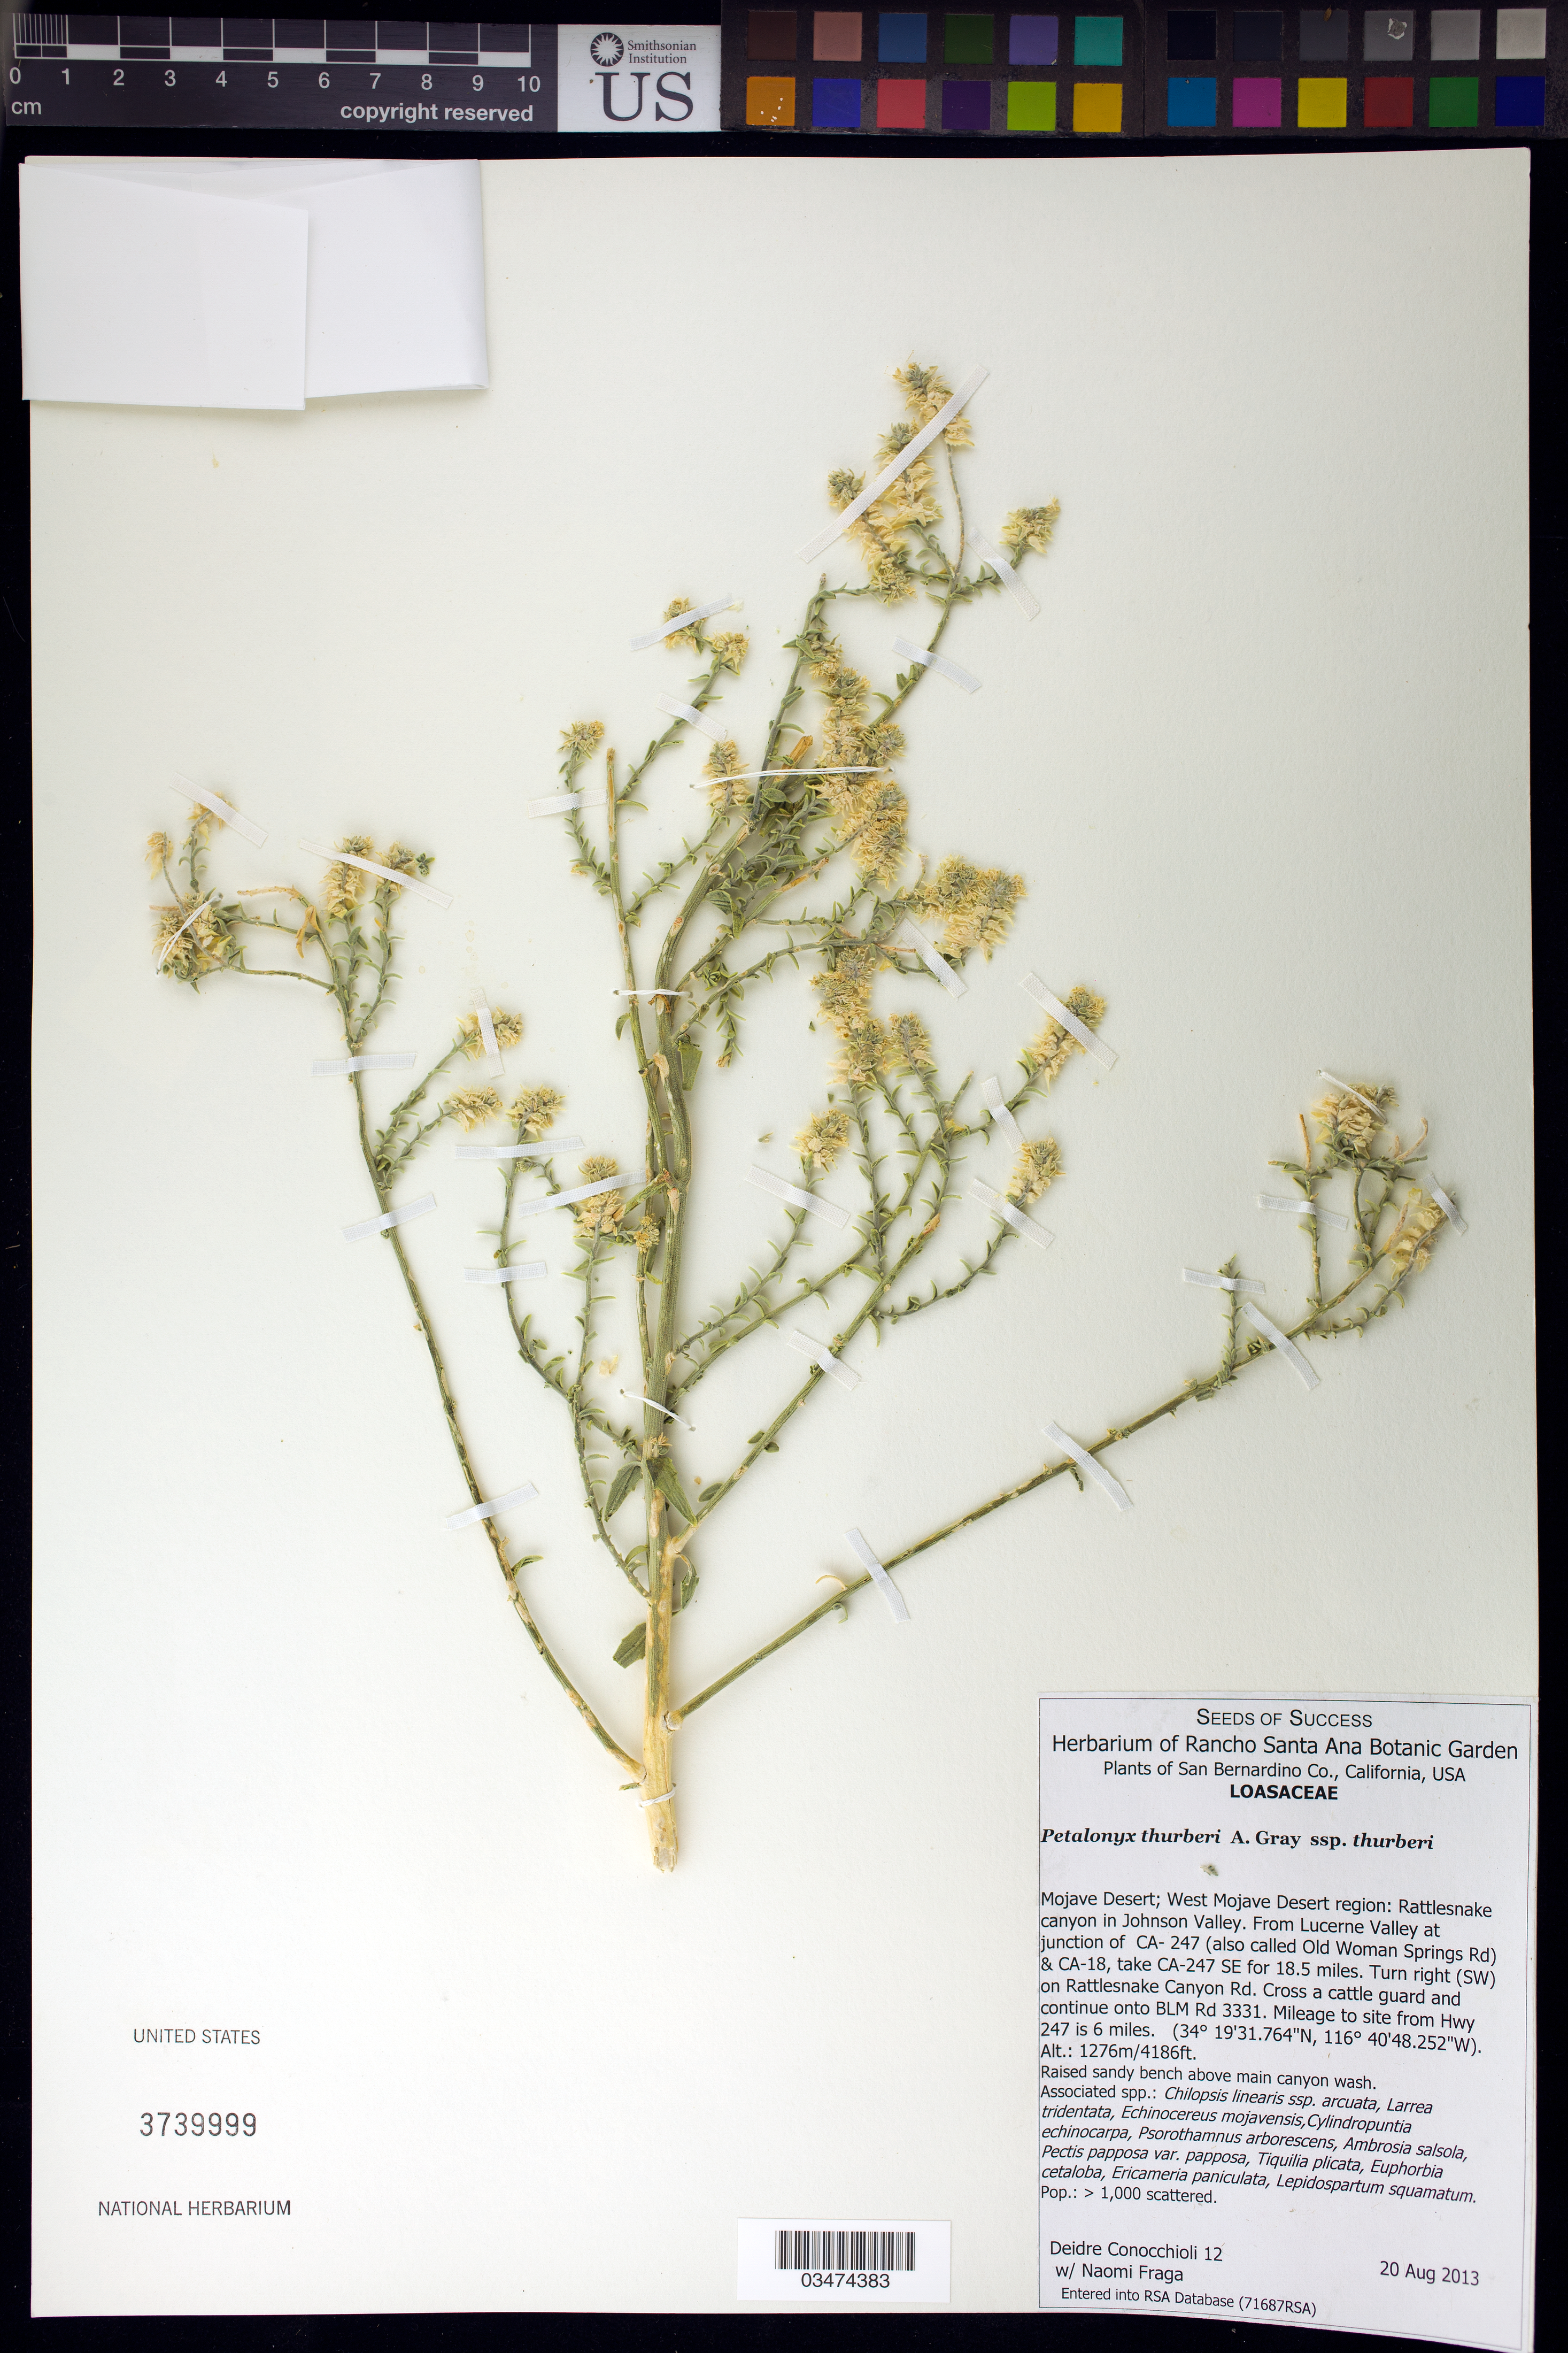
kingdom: Plantae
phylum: Tracheophyta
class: Magnoliopsida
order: Cornales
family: Loasaceae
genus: Petalonyx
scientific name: Petalonyx thurberi subsp. thurberi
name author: A. Gray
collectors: D. Conocchioli & N. Fraga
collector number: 12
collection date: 2013-08-20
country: United States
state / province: California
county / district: San Bernardino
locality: West Mojave Desert Region; Rattlesnake canyon in Johnson Valley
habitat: Sandy bench above main canyon wash.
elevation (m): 1276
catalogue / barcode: US 3739999